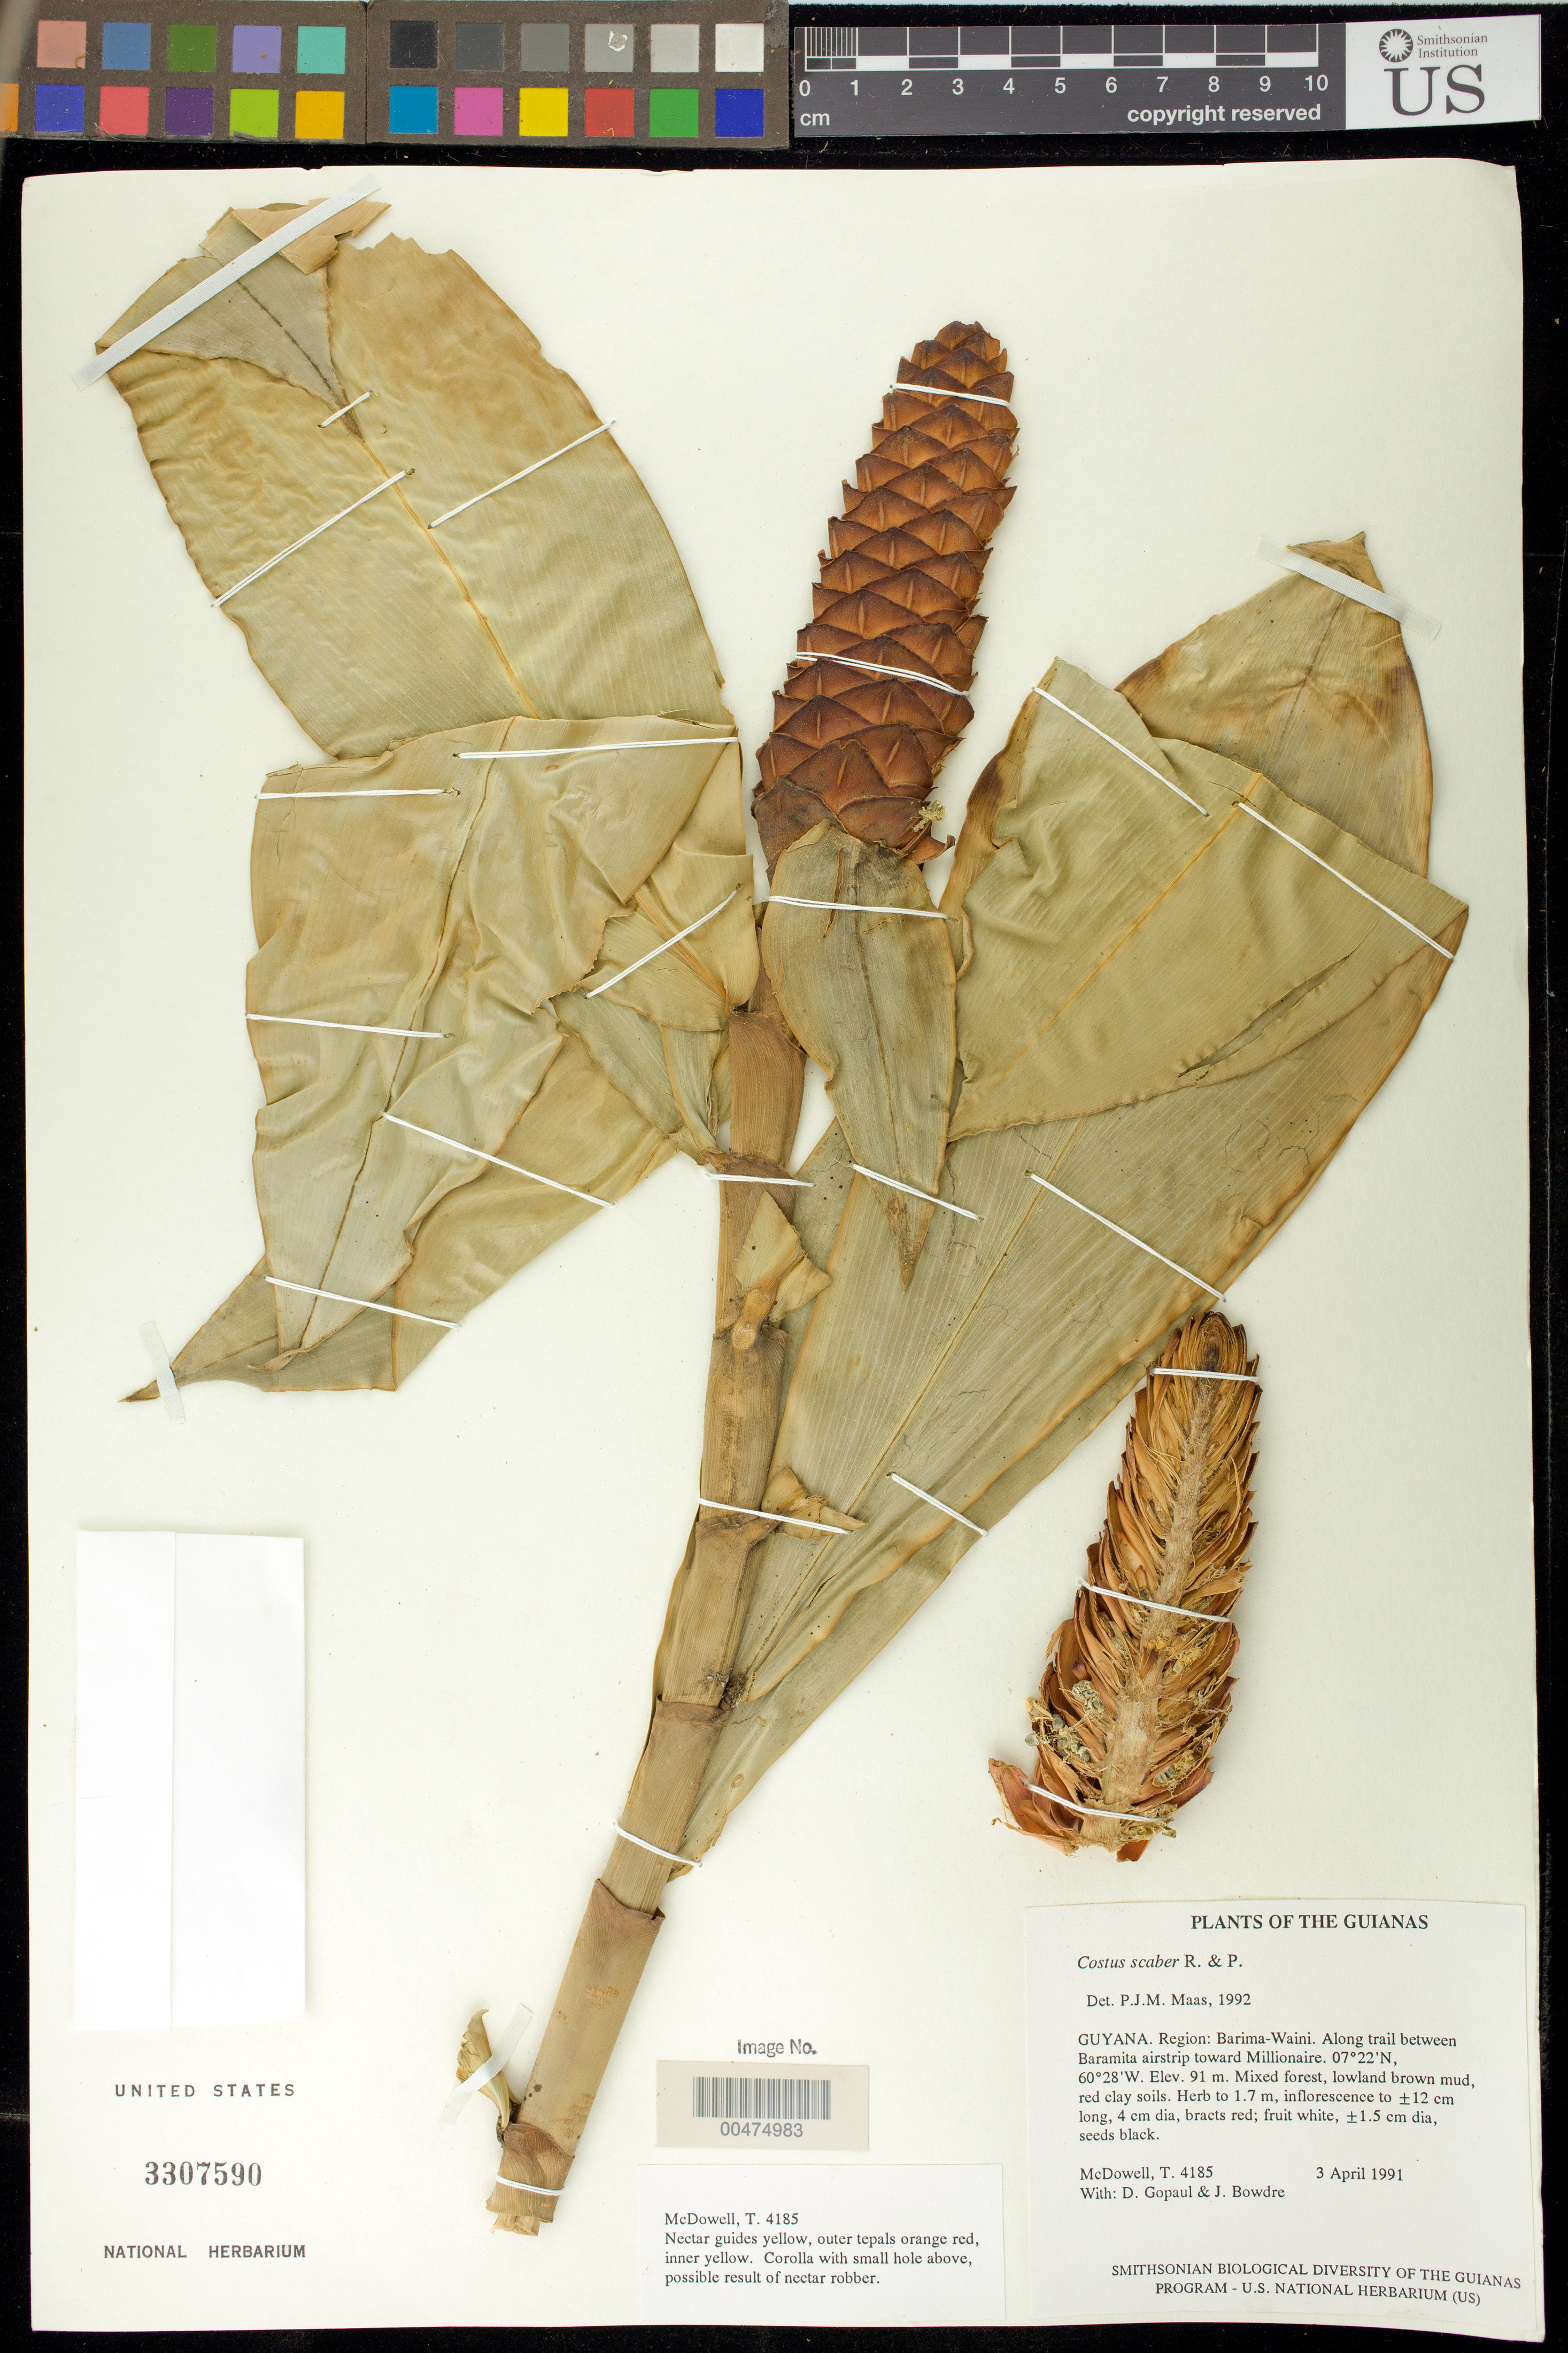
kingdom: Plantae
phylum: Tracheophyta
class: Liliopsida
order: Zingiberales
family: Costaceae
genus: Costus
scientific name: Costus scaber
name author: Ruiz & Pav.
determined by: Maas, Paul J. M.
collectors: T. McDowell, D. Gopaul & J. Bowdre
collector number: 4185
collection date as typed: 3 April 1991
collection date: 1991-04-03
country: Guyana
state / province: Barima-Waini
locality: Along trail between Baramita airstrip toward Millionaire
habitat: Mixed forest, lowland brown mud, red clay soils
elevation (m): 91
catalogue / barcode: US 3307590